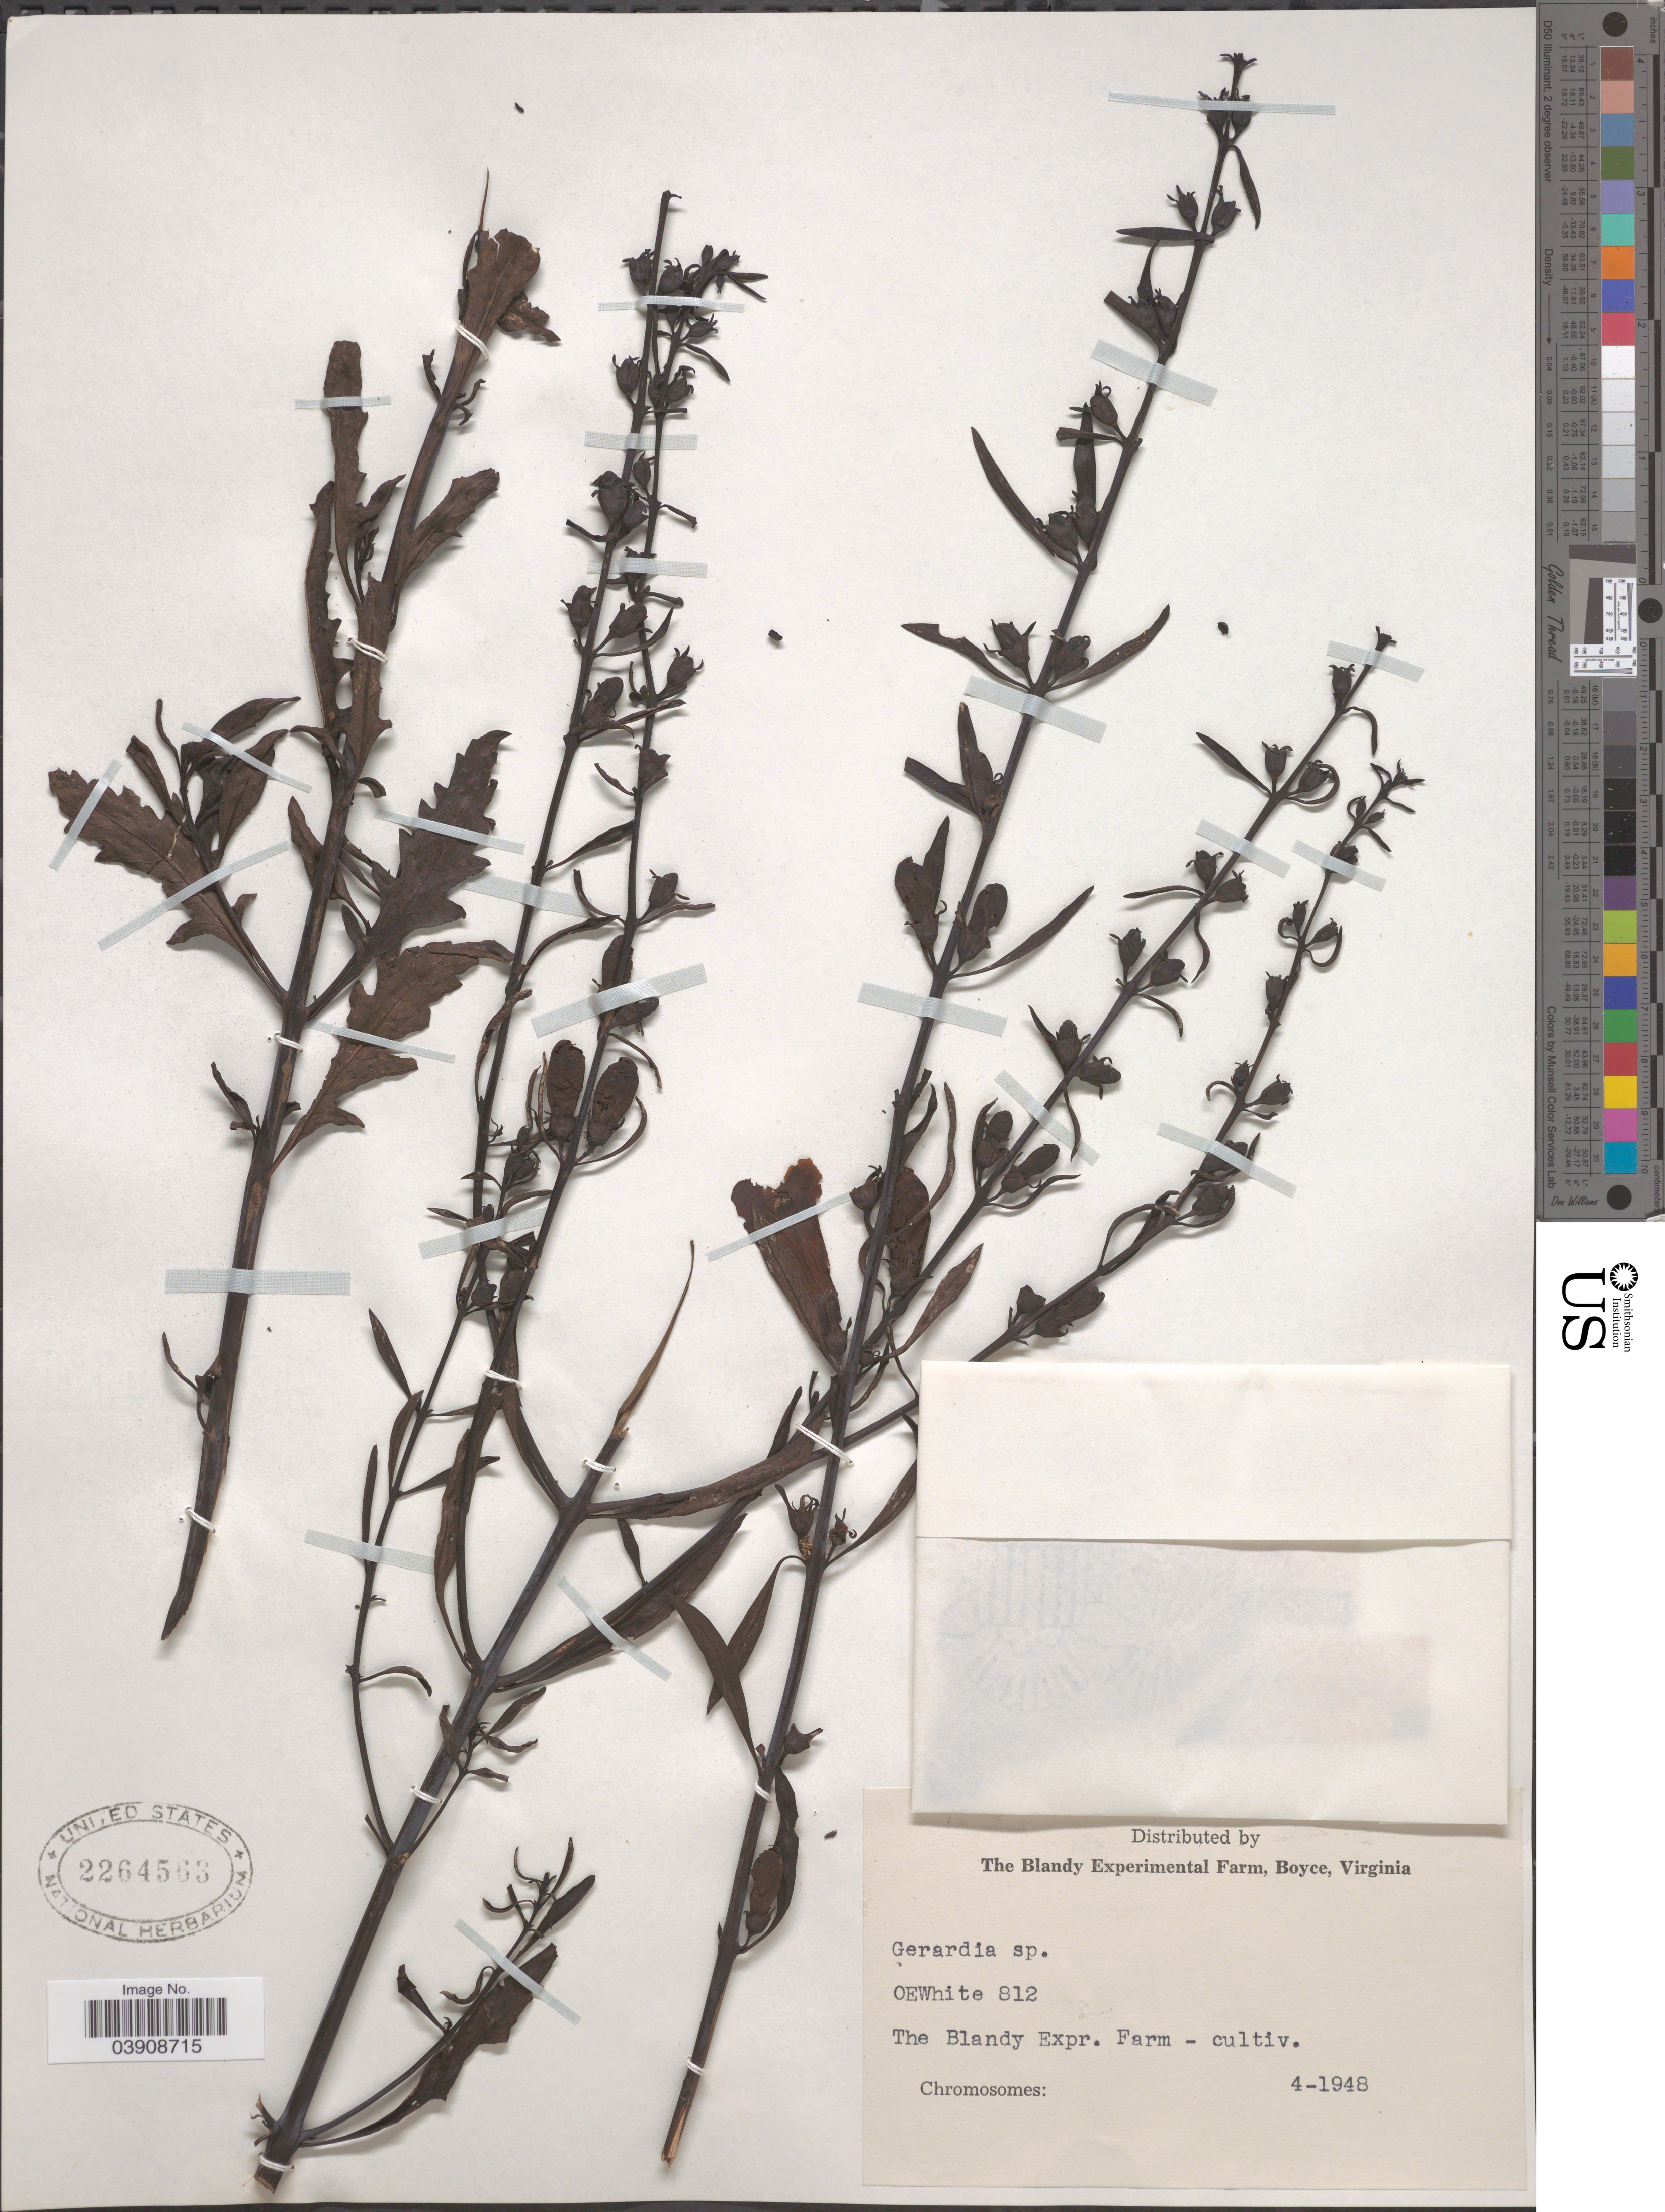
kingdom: Plantae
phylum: Tracheophyta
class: Magnoliopsida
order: Lamiales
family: Orobanchaceae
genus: Gerardia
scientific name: Gerardia sp.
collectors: O. E. White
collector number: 812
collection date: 1948-04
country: United States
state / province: Virginia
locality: The Blandy Expr. Farm.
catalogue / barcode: US 2264563